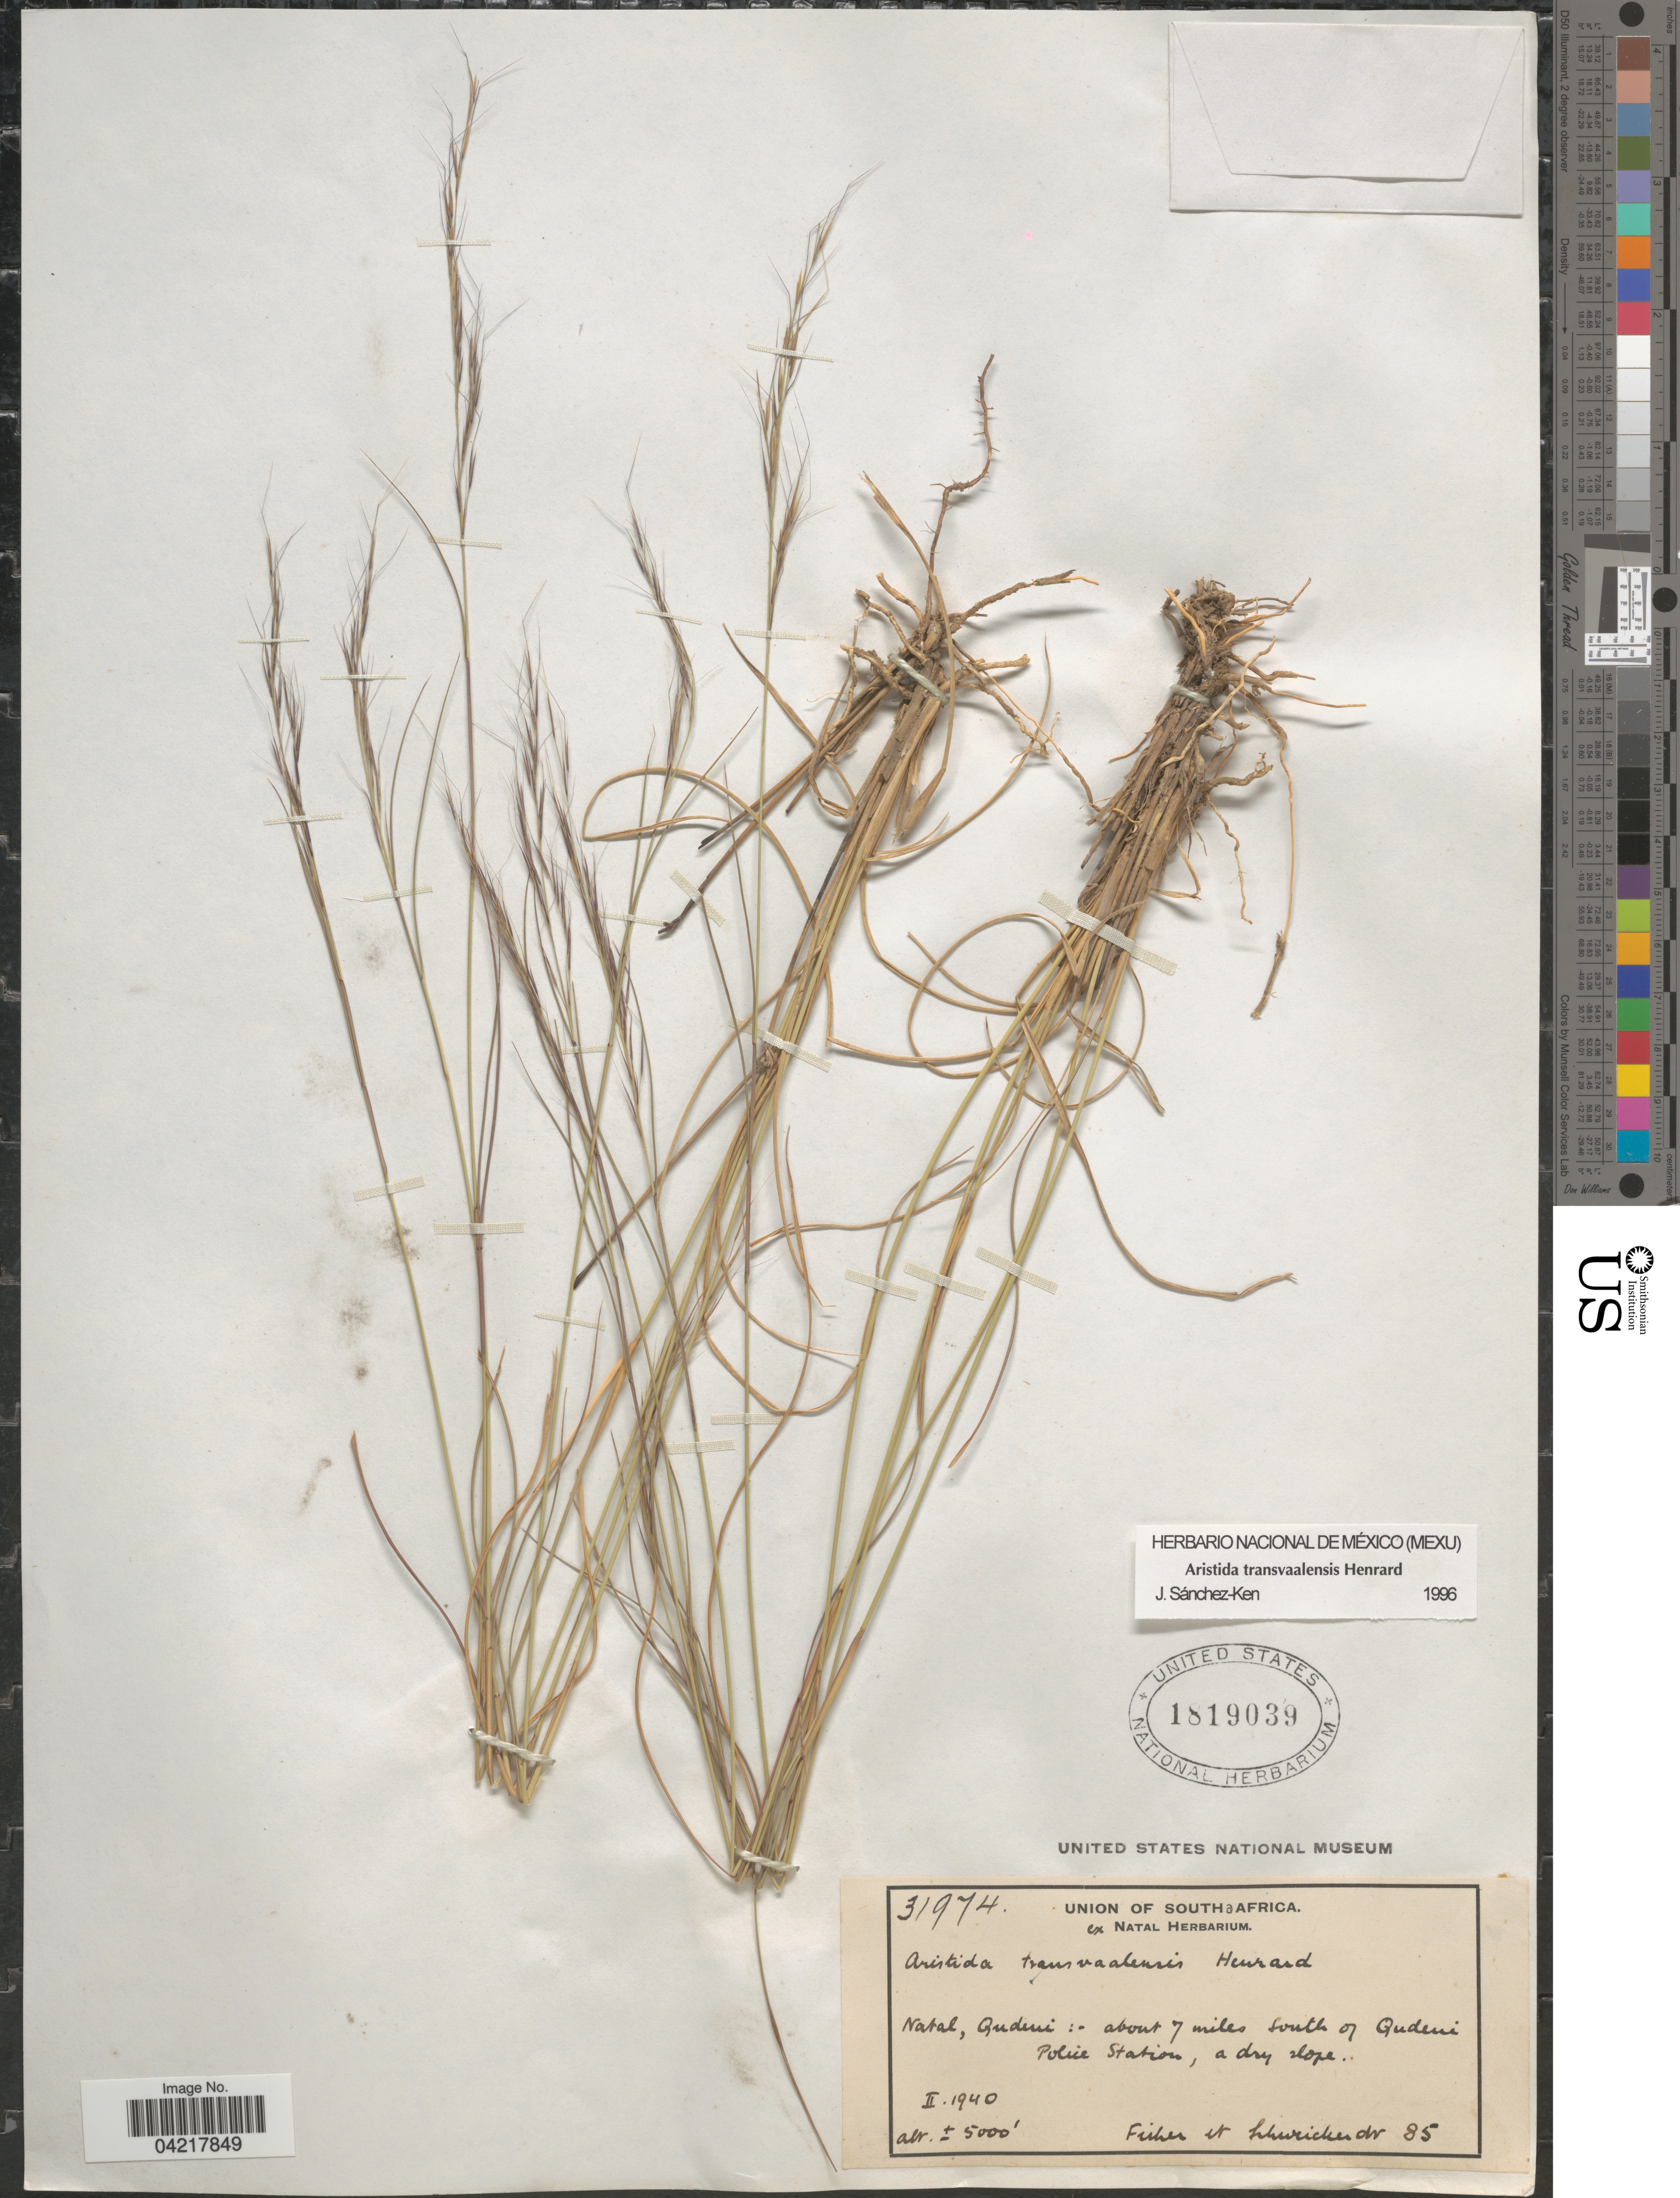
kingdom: Plantae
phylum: Tracheophyta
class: Liliopsida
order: Poales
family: Poaceae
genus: Aristida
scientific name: Aristida transvaalensis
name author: Henr.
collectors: -- Fisher & -. Schweickerdt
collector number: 85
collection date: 1940-02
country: South Africa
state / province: KwaZulu-Natal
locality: Natal, Qudeni: about 7 miles south of Qudeni Police Station, a dry slope.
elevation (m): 1524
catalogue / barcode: US 1819039